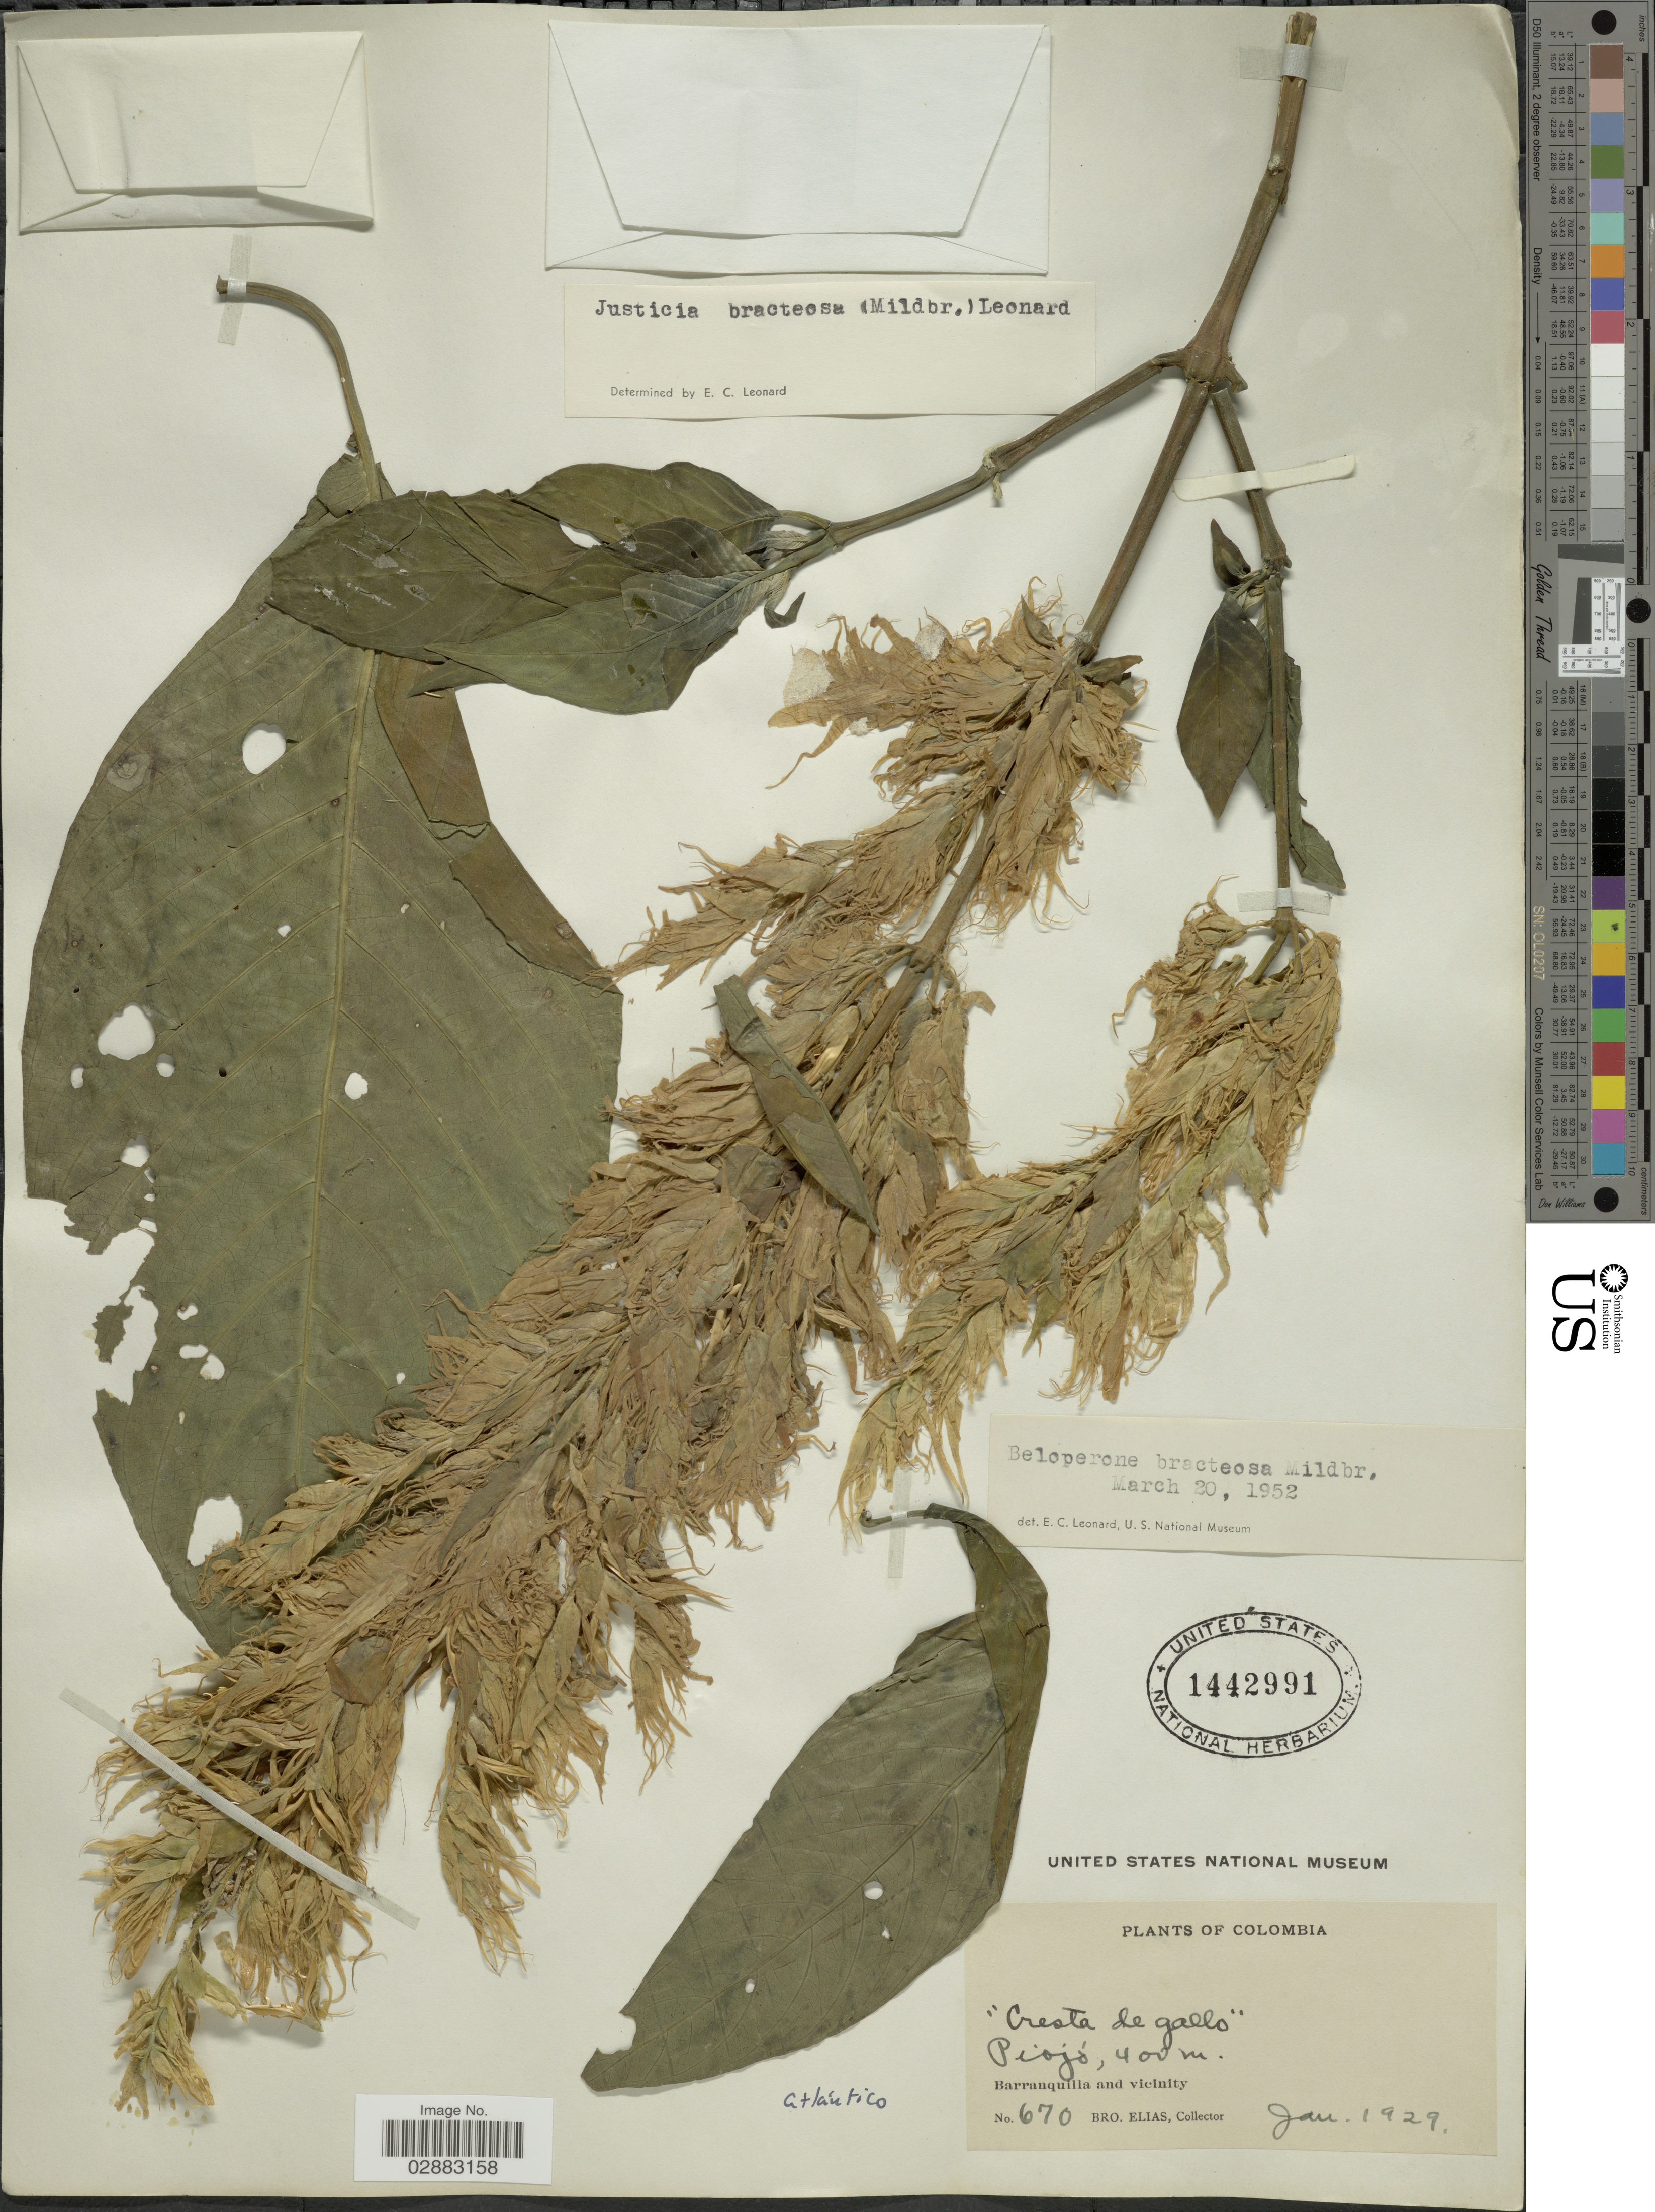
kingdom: Plantae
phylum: Tracheophyta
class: Magnoliopsida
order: Lamiales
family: Acanthaceae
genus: Beloperone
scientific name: Beloperone bracteosa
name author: Mildbr.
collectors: Bro. Elias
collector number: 670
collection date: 1929-01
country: Colombia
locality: Piojó. Barranquilla and vicinity.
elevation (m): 400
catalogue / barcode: US 1442991